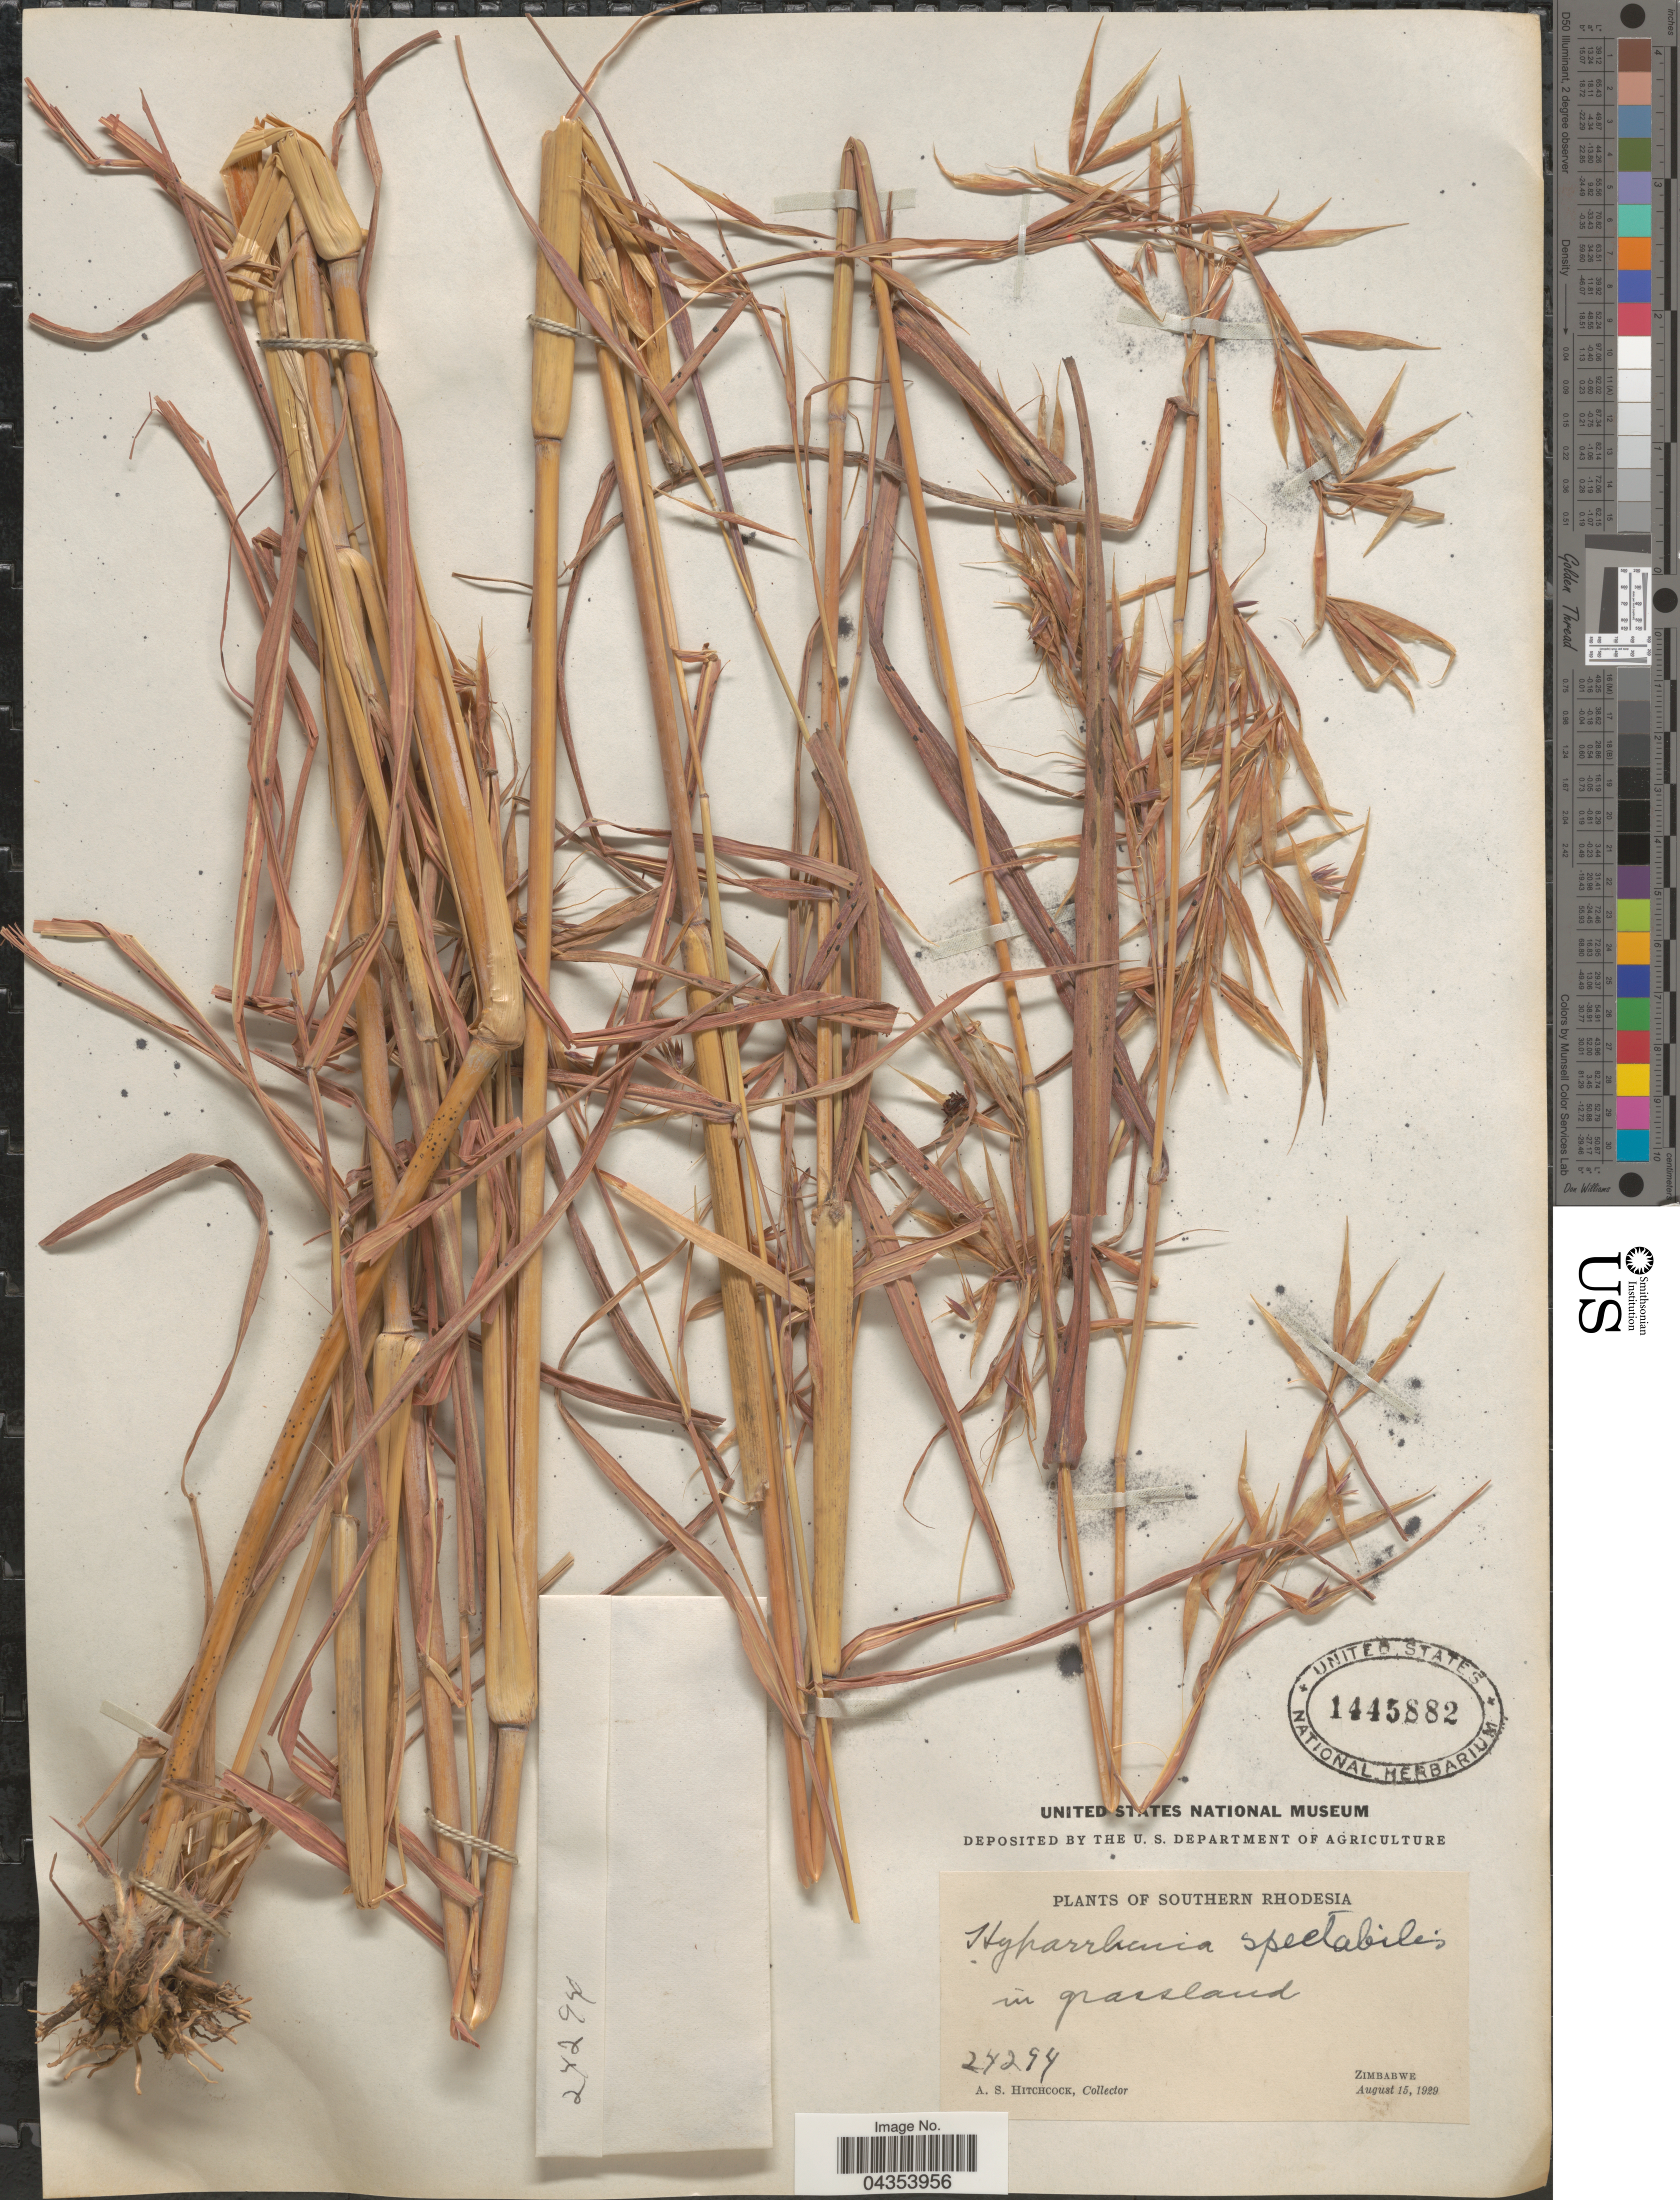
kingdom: Plantae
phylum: Tracheophyta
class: Liliopsida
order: Poales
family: Poaceae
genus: Hyparrhenia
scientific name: Hyparrhenia variabilis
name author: Stapf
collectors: A. S. Hitchcock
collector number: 24294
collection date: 1929-08-15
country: Zimbabwe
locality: Southern Rhodesia.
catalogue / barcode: US 1445882